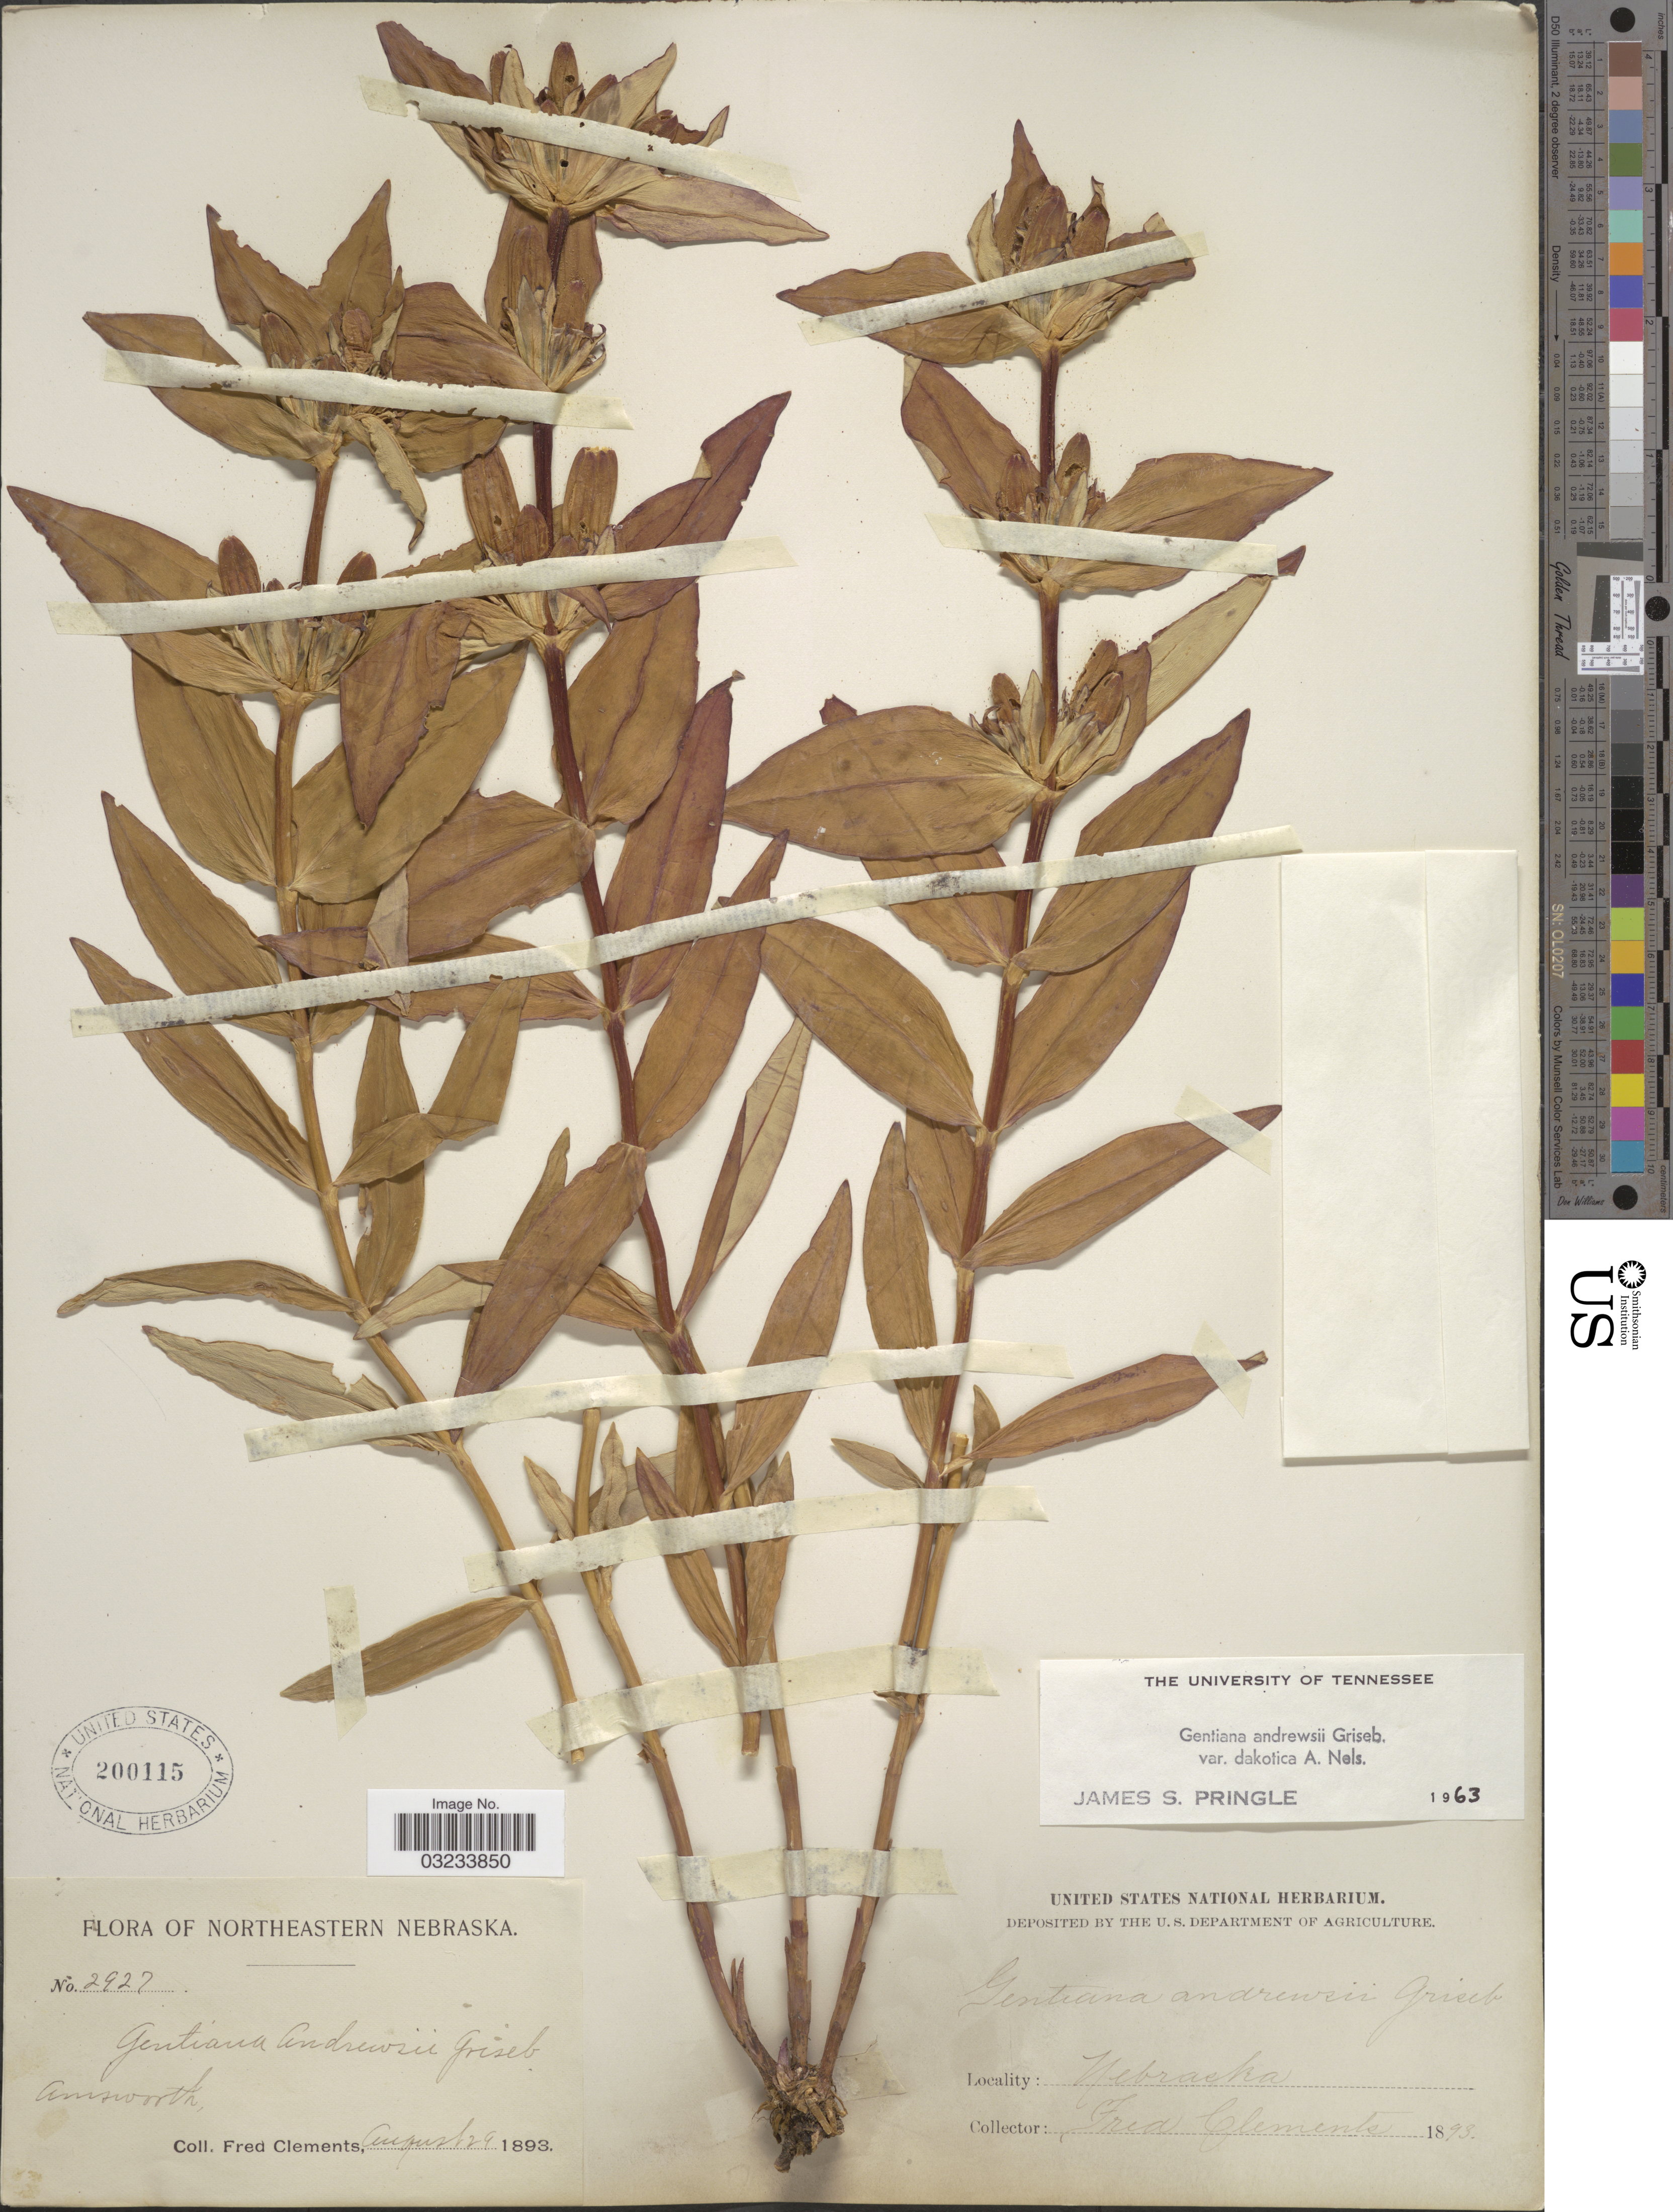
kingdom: Plantae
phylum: Tracheophyta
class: Magnoliopsida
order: Gentianales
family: Gentianaceae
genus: Gentiana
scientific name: Gentiana andrewsii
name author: Griseb.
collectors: F. Clements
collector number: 2927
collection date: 1893-08-29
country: United States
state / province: Nebraska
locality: Northeastern Nebraska. Amsworth.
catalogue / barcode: US 200115